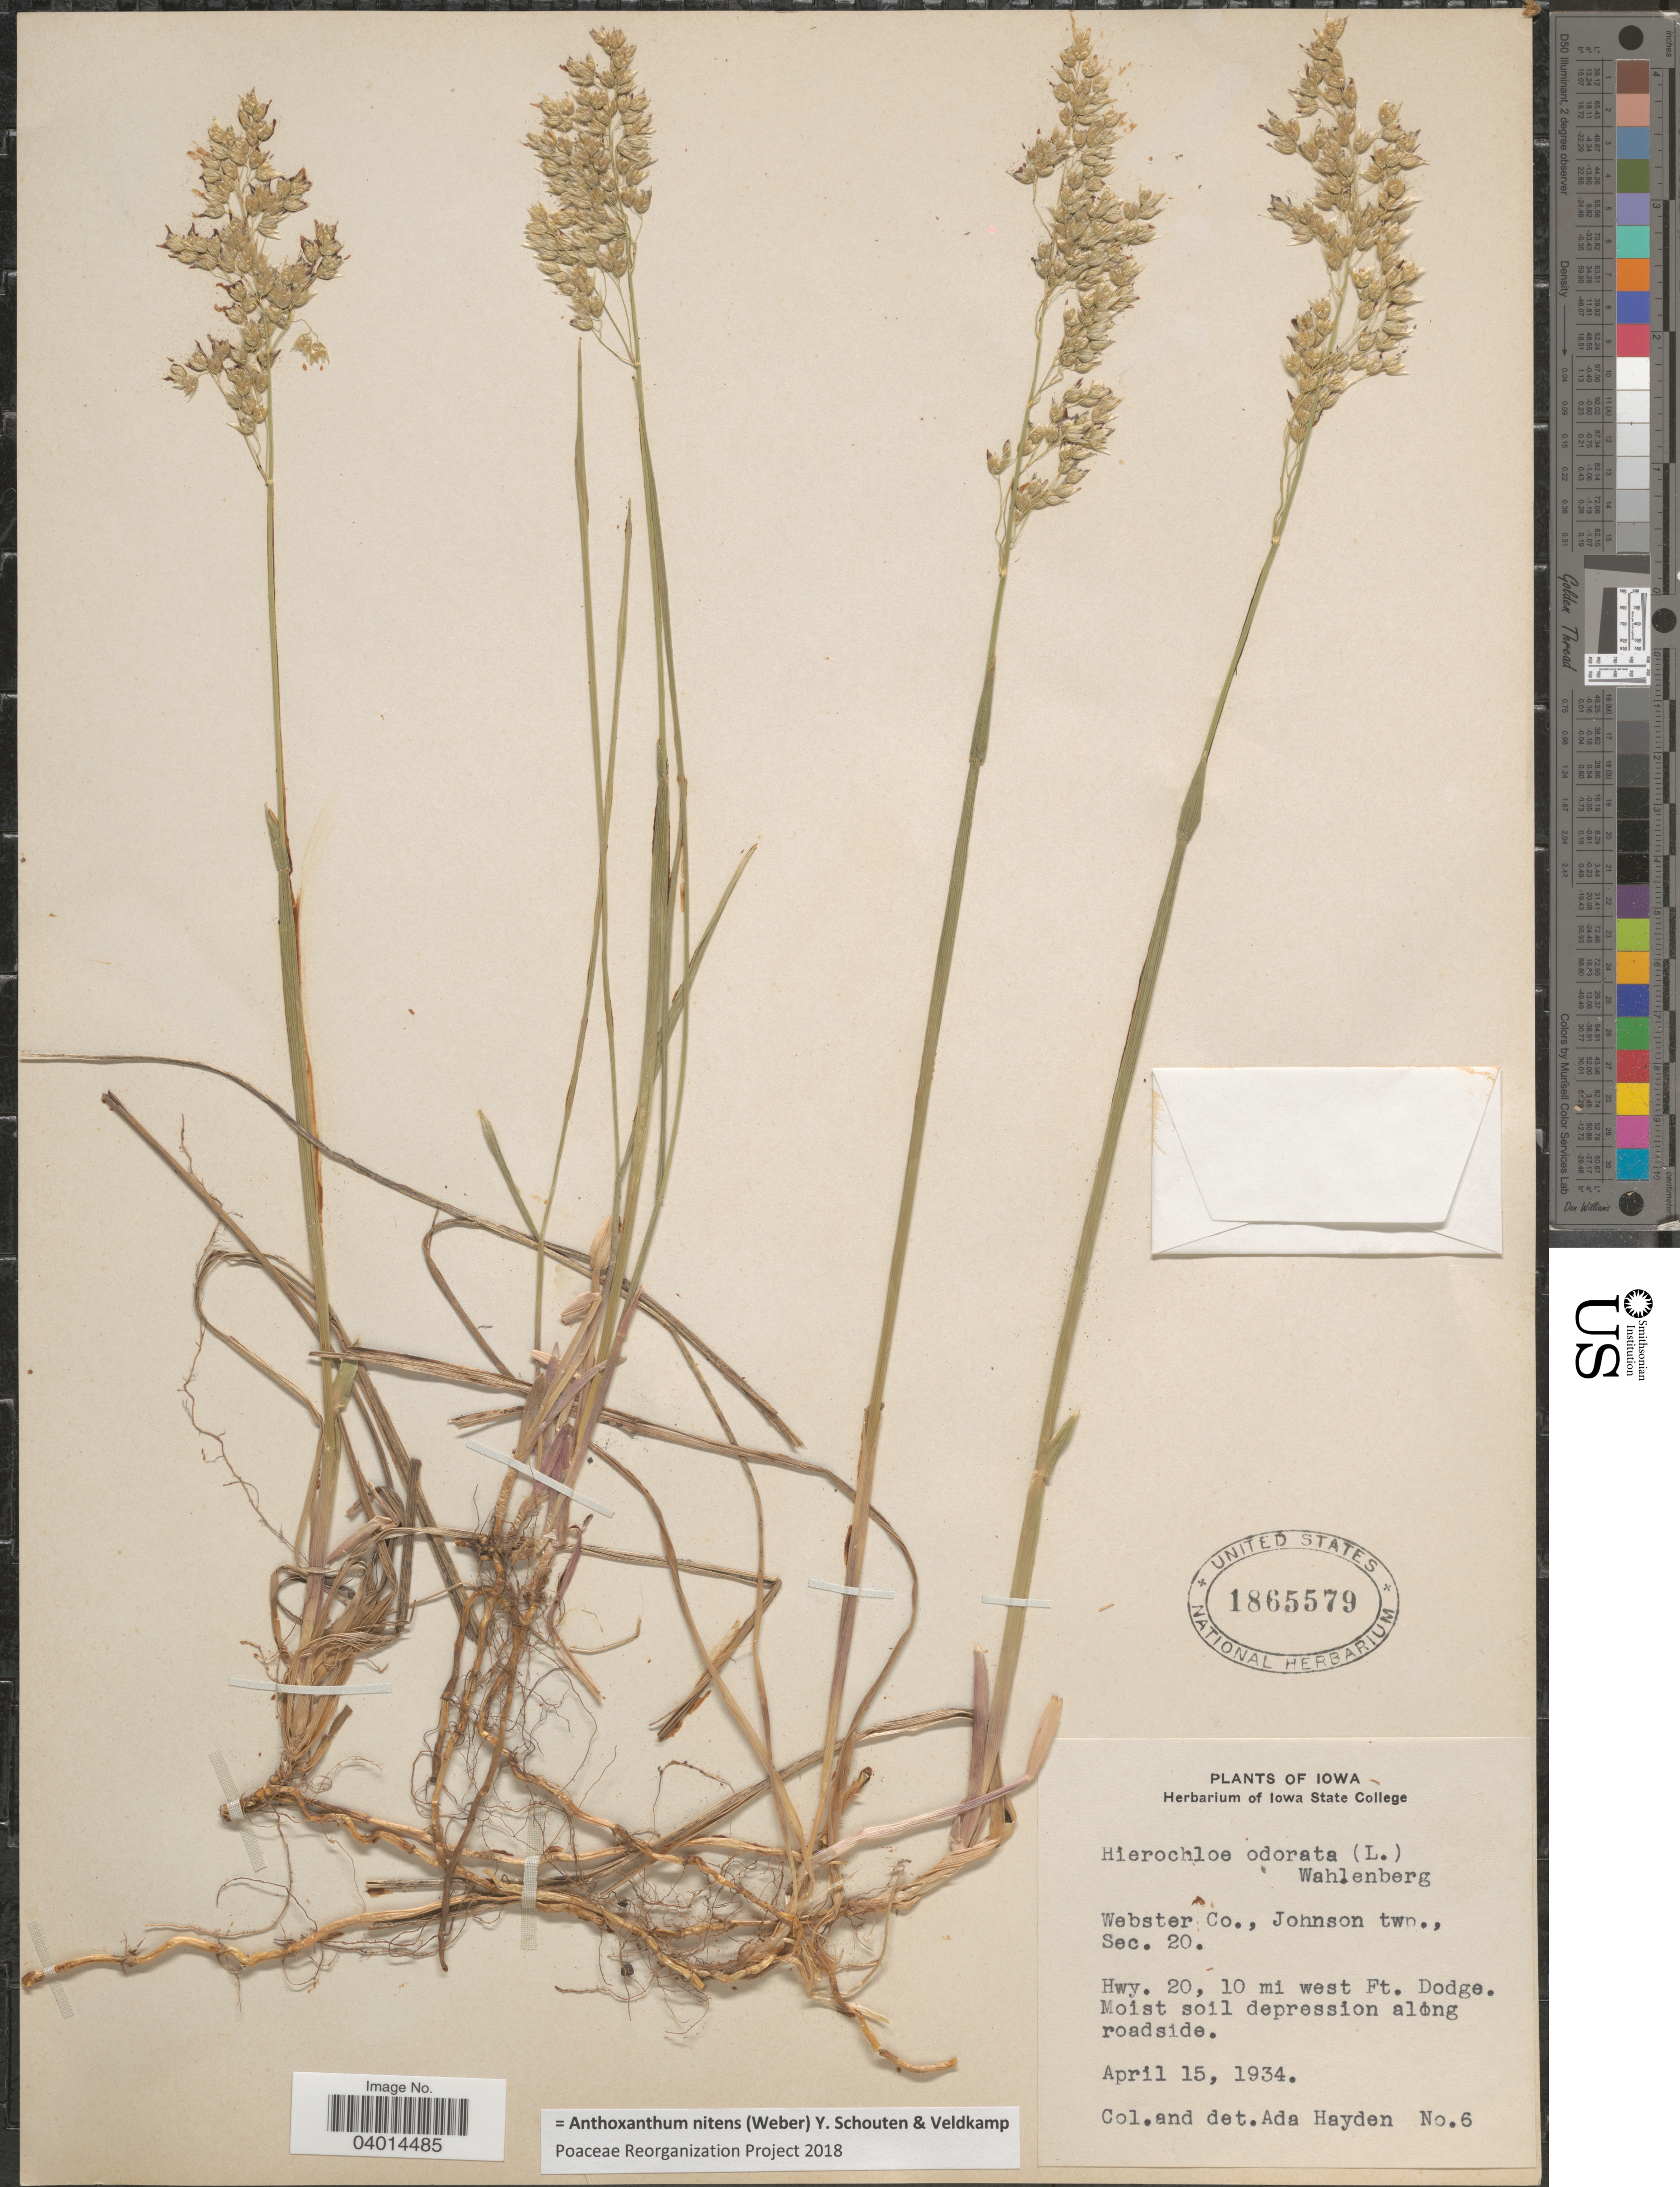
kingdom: Plantae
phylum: Tracheophyta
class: Liliopsida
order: Poales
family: Poaceae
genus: Anthoxanthum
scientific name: Anthoxanthum nitens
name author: (G.H. Weber) R.T.A. Schouten & Veldkamp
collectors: Ada Hayden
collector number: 6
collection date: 1934-04-15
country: United States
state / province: Iowa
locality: Webster Co., Johnson twp., Sec. 20. Hwy. 20, 10 mi west Ft. Dodge.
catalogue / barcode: US 1865579